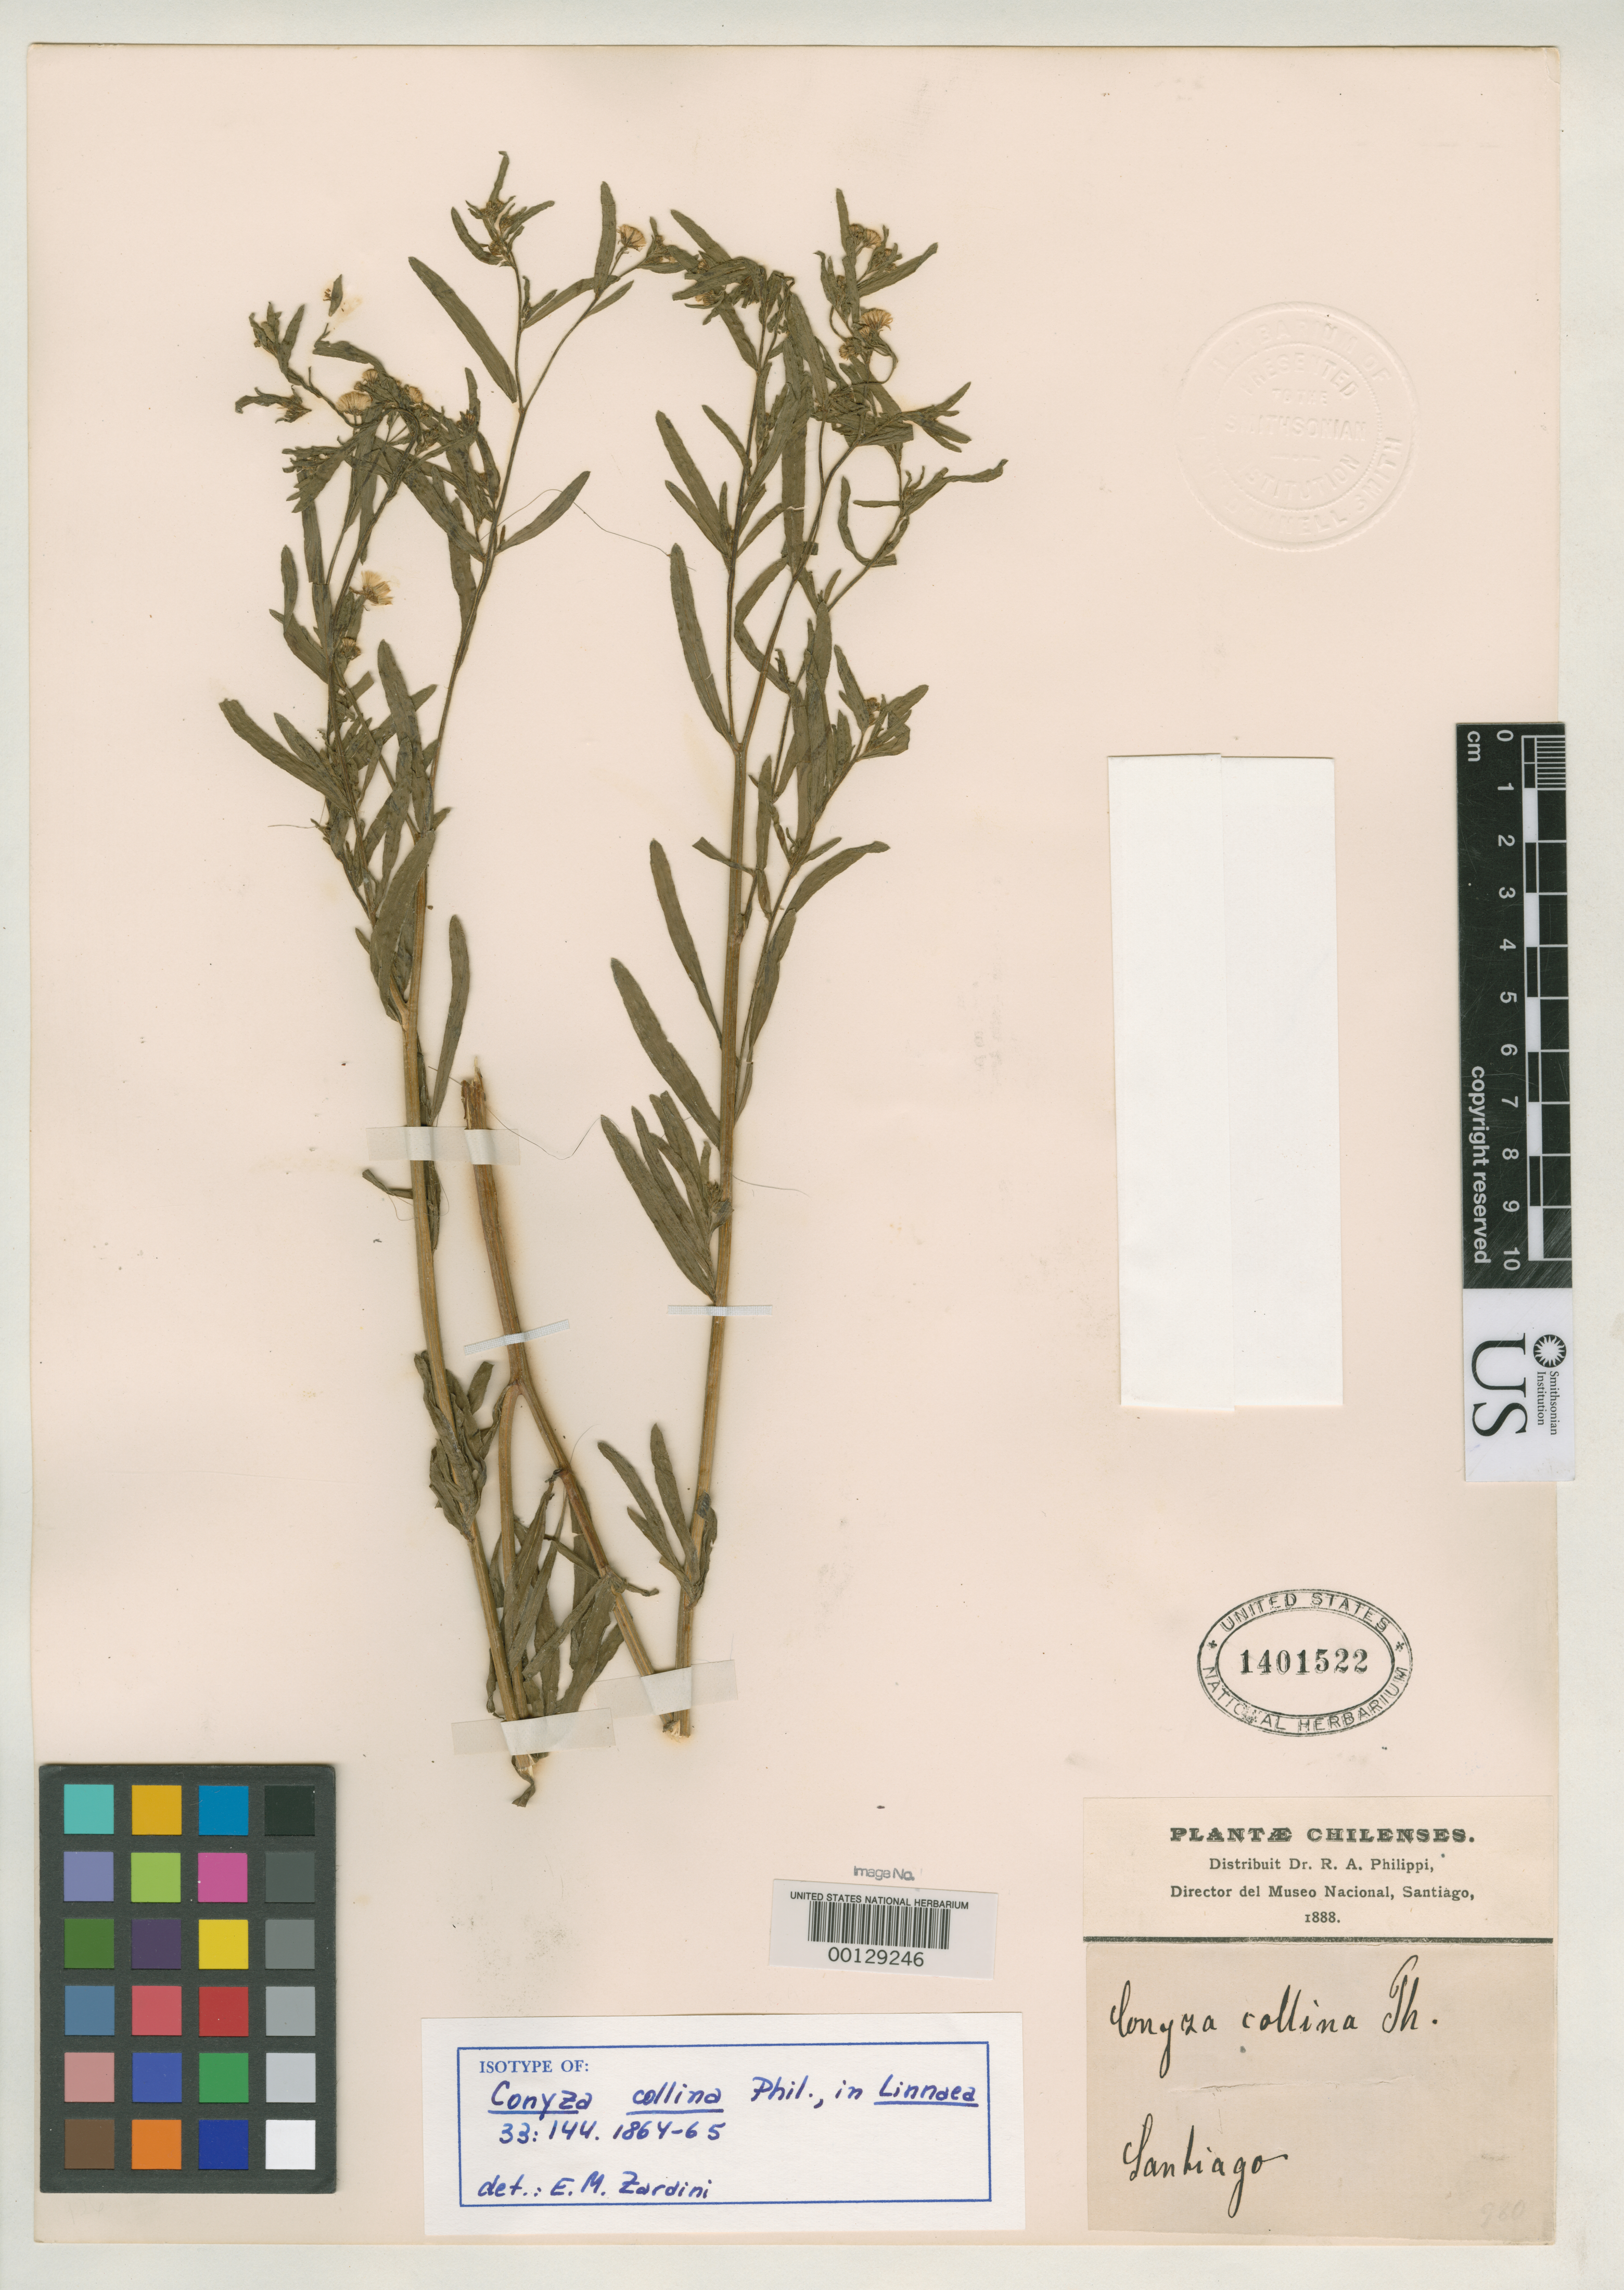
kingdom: Plantae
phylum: Tracheophyta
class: Magnoliopsida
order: Asterales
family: Asteraceae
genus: Conyza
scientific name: Conyza collina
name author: Phil.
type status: Isotype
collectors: R. A. Philippi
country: Chile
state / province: Región Metropolitana (RM)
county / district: Santiago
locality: Santiago.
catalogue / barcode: US 1401522